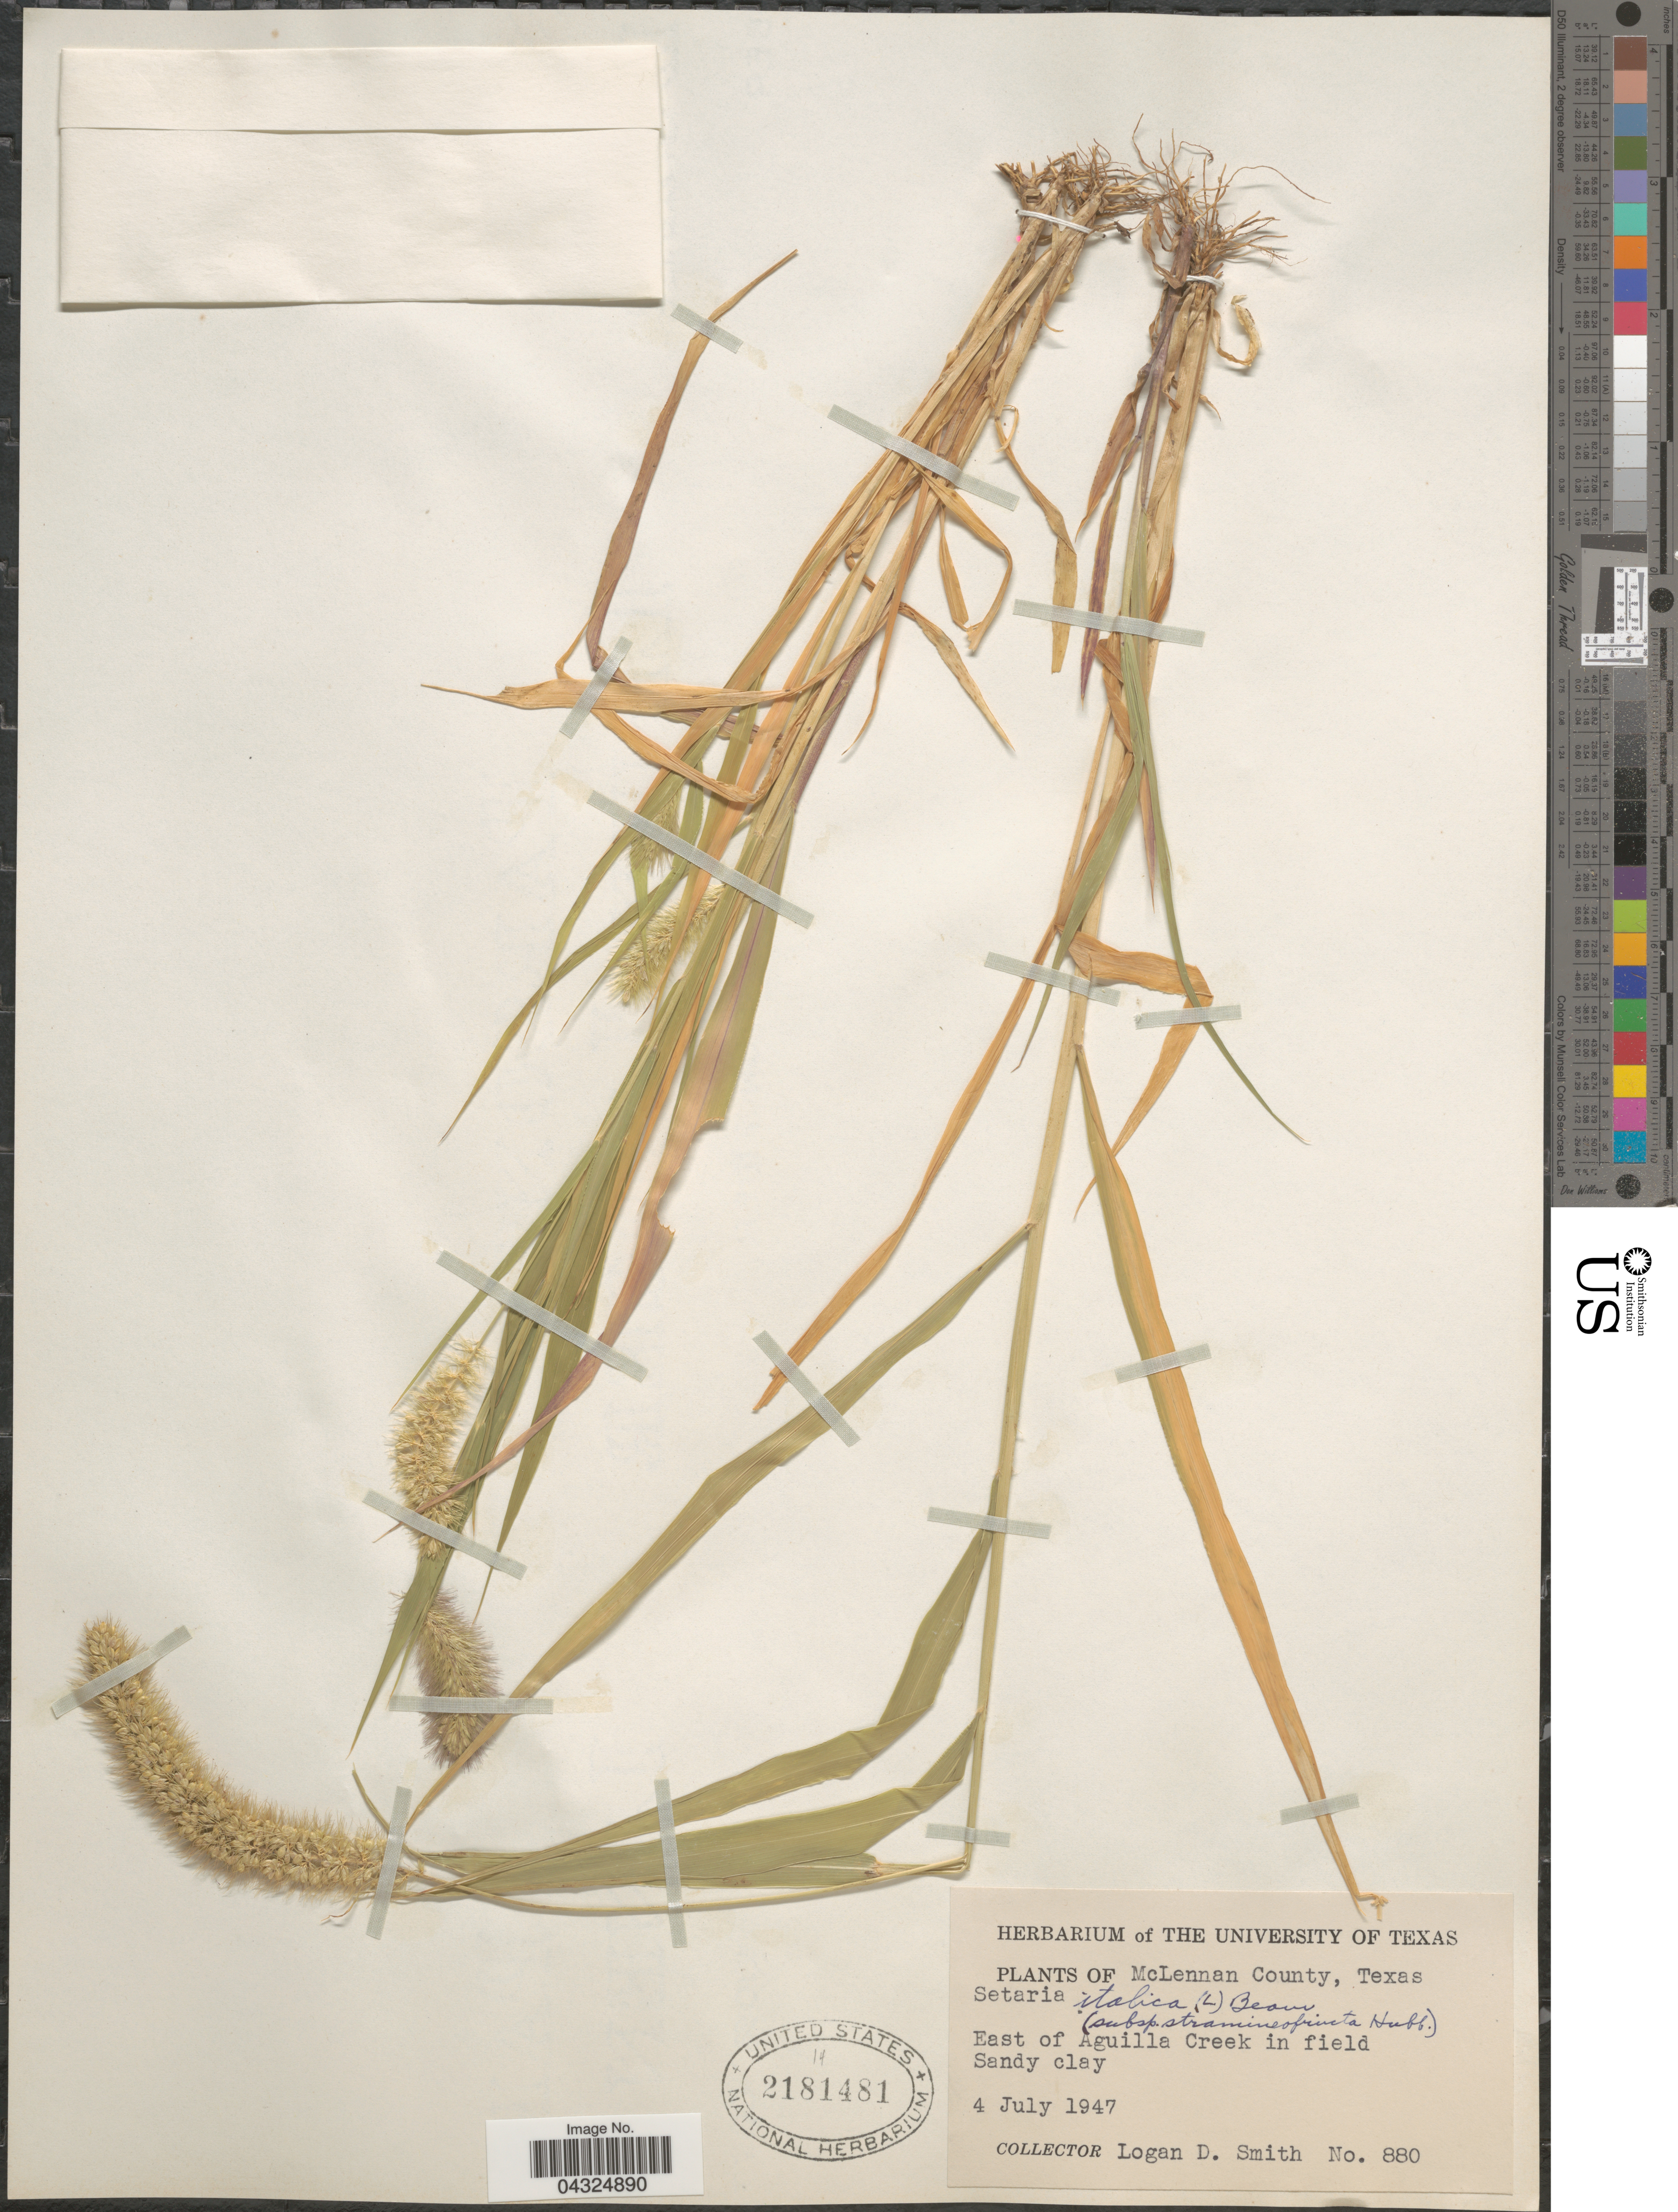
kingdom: Plantae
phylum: Tracheophyta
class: Liliopsida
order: Poales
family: Poaceae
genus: Setaria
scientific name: Setaria italica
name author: (L.) P. Beauv.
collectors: L. Smith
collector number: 880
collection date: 1947-07-04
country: United States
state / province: Texas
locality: McLennan County. East of Aguilla Creek in field.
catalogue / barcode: US 2181481